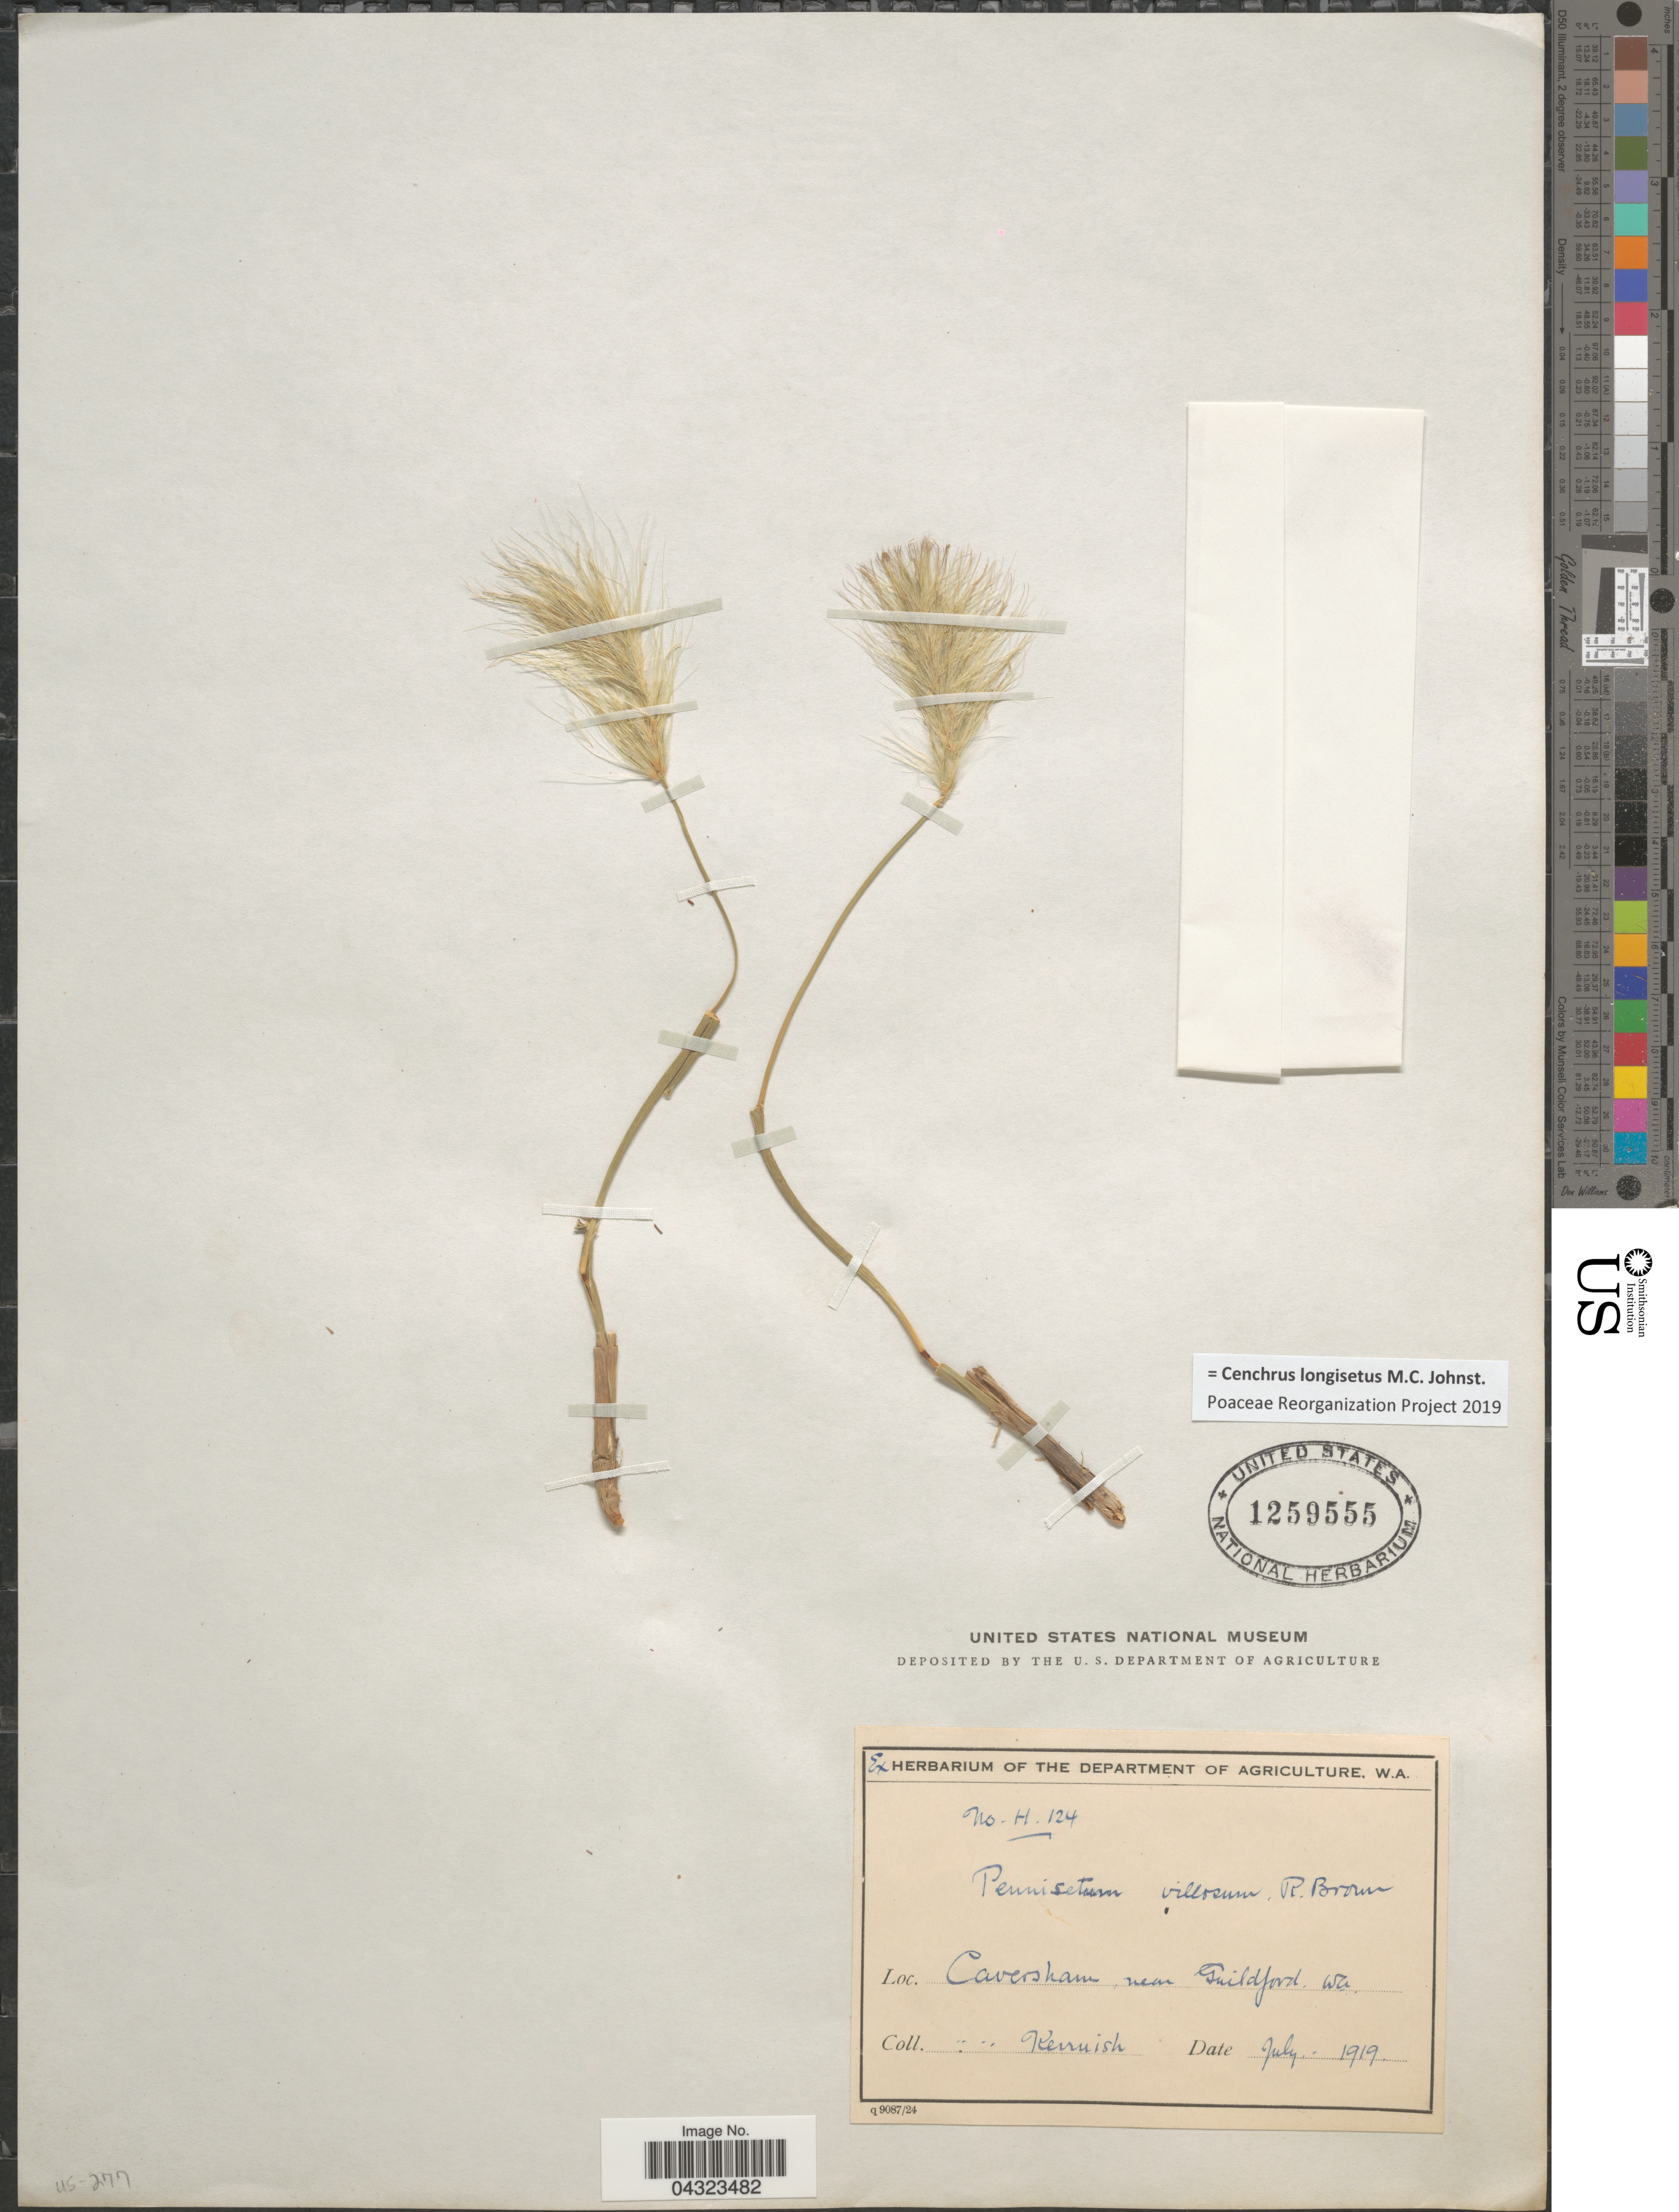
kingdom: Plantae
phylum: Tracheophyta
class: Liliopsida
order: Poales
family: Poaceae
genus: Cenchrus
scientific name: Cenchrus longisetus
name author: M.C. Johnst.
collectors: Kerrnish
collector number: H124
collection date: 1919-07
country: Australia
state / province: Western Australia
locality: Caversham near Guildford, W.A.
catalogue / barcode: US 1259555